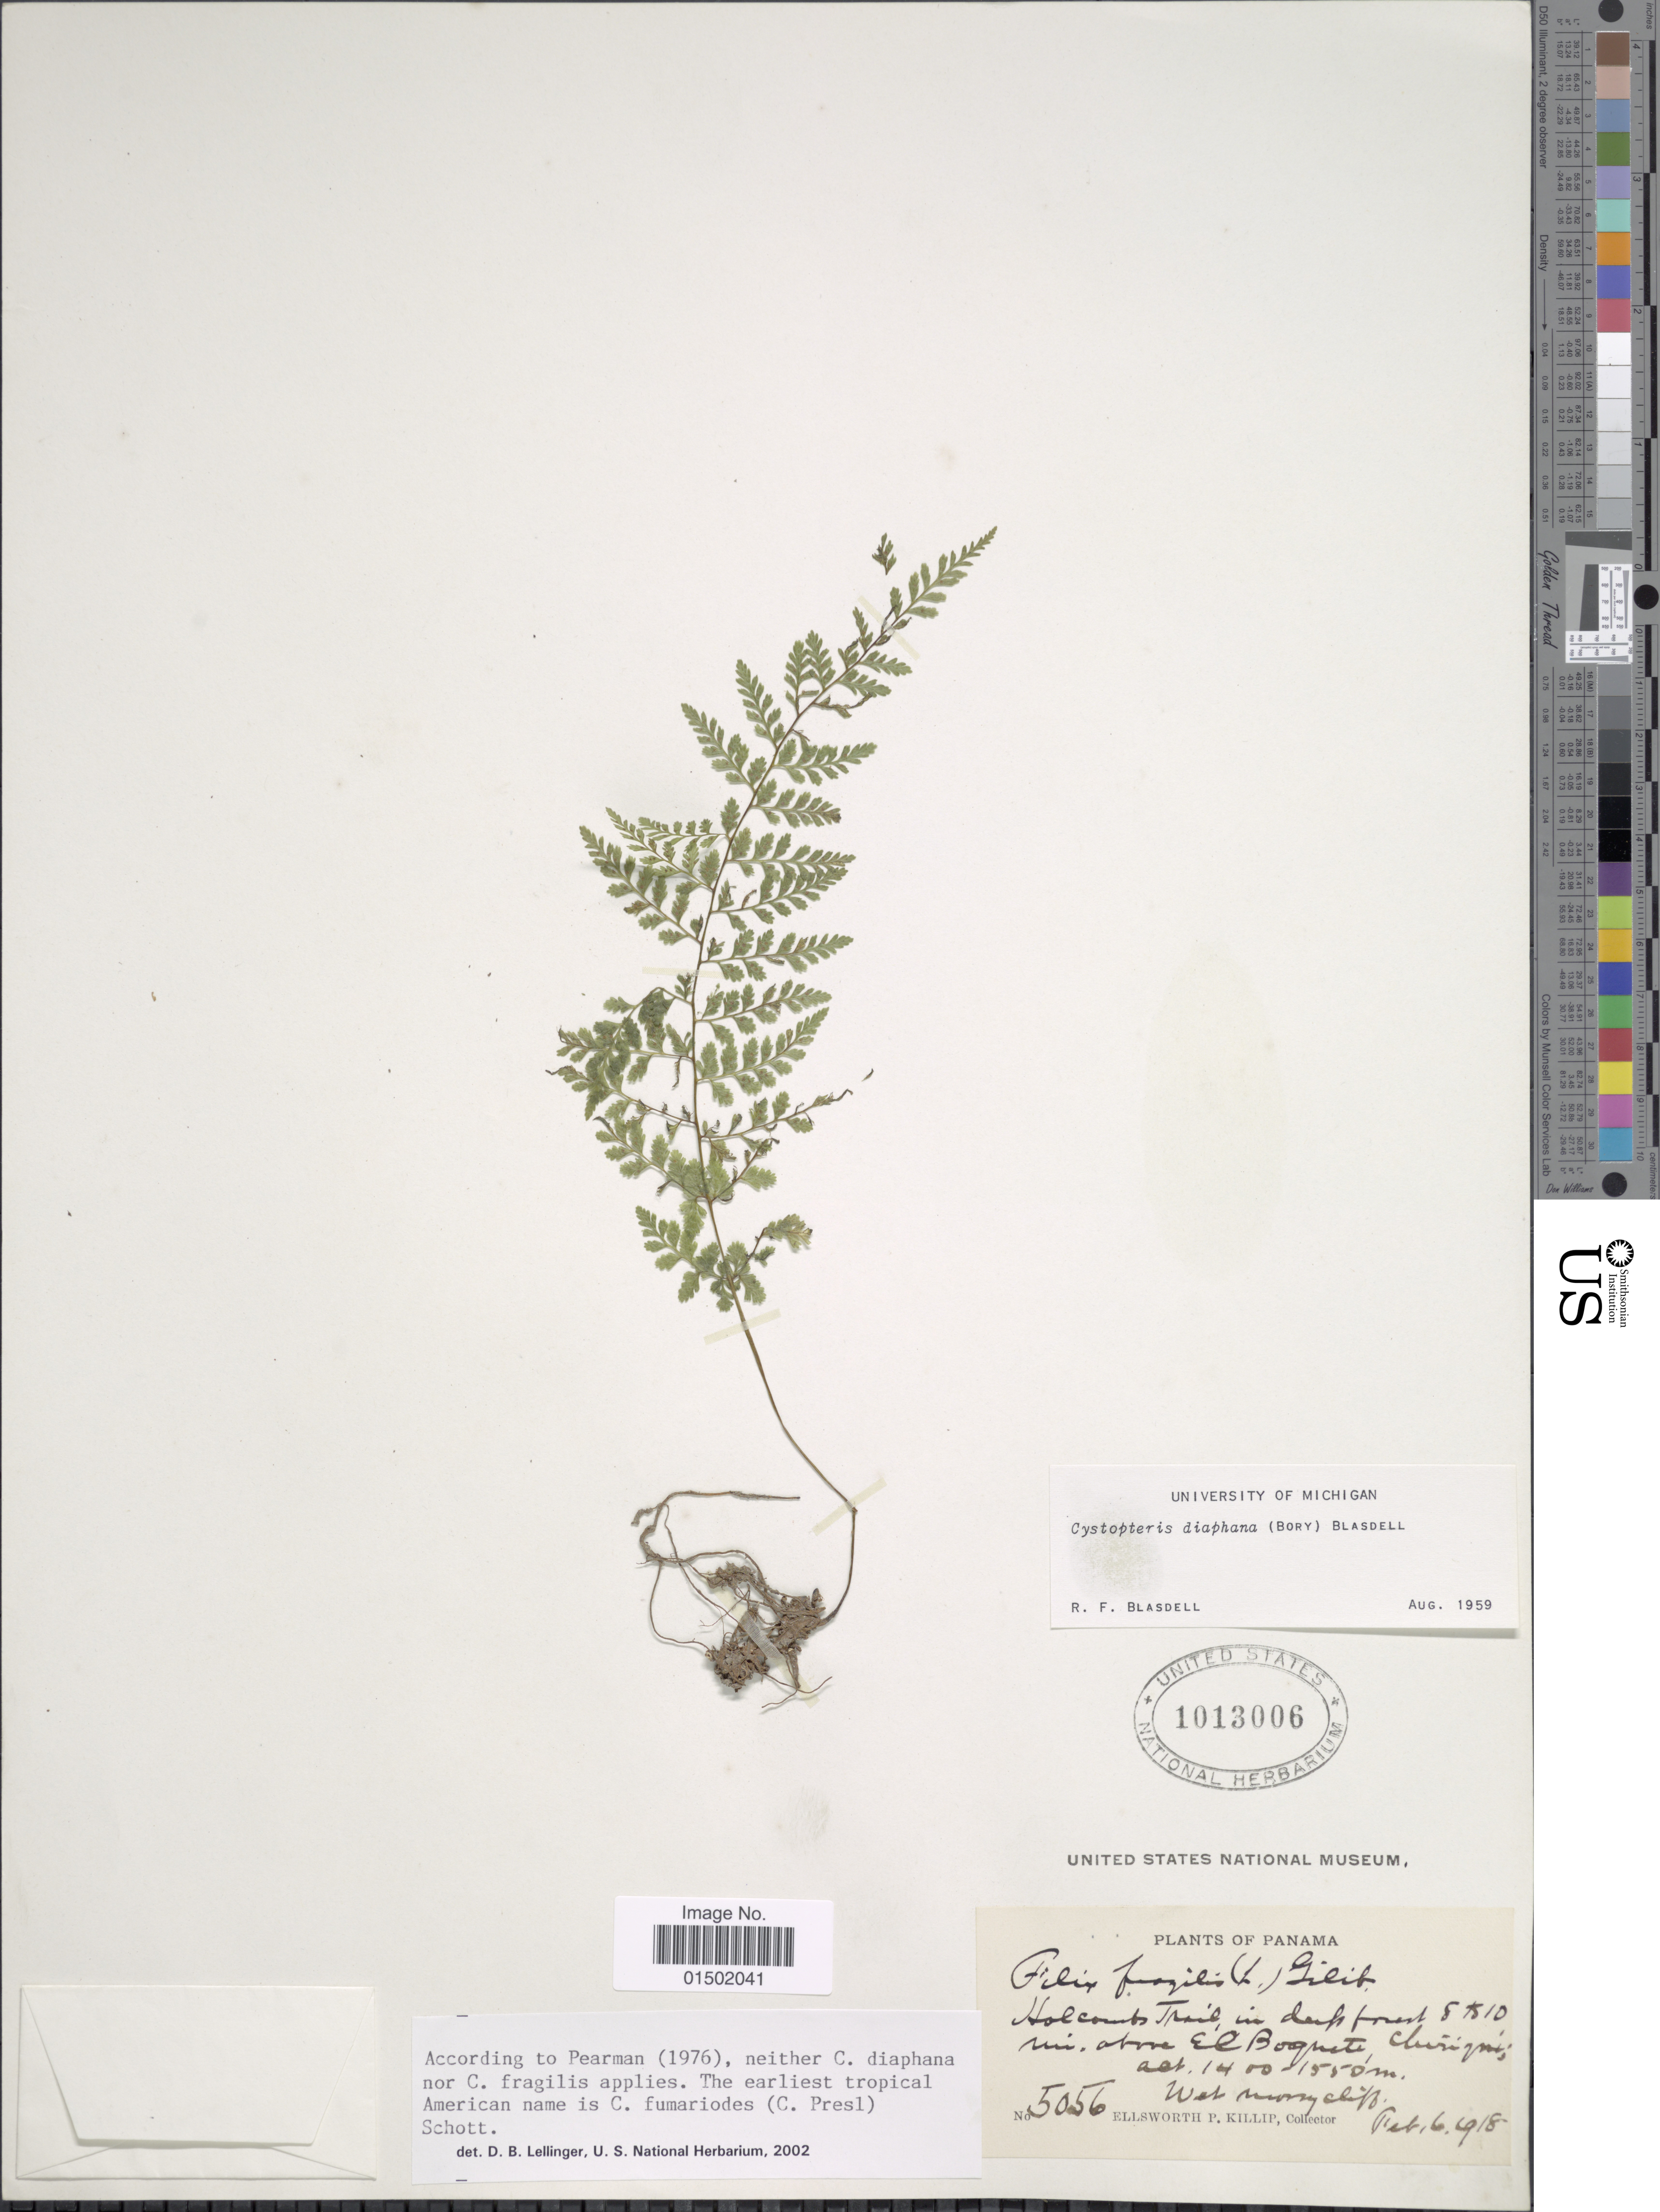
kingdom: Plantae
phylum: Tracheophyta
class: Polypodiopsida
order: Polypodiales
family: Cystopteridaceae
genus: Cystopteris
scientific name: Cystopteris fumarioides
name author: (C. Presl) Schott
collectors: E. P. Killip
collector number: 5056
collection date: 1918-02-06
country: Panama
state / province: Chiriqui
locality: Holcomb's trail, in deep forest 8 to 10 mi. above El Boquete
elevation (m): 1400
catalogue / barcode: US 1013006